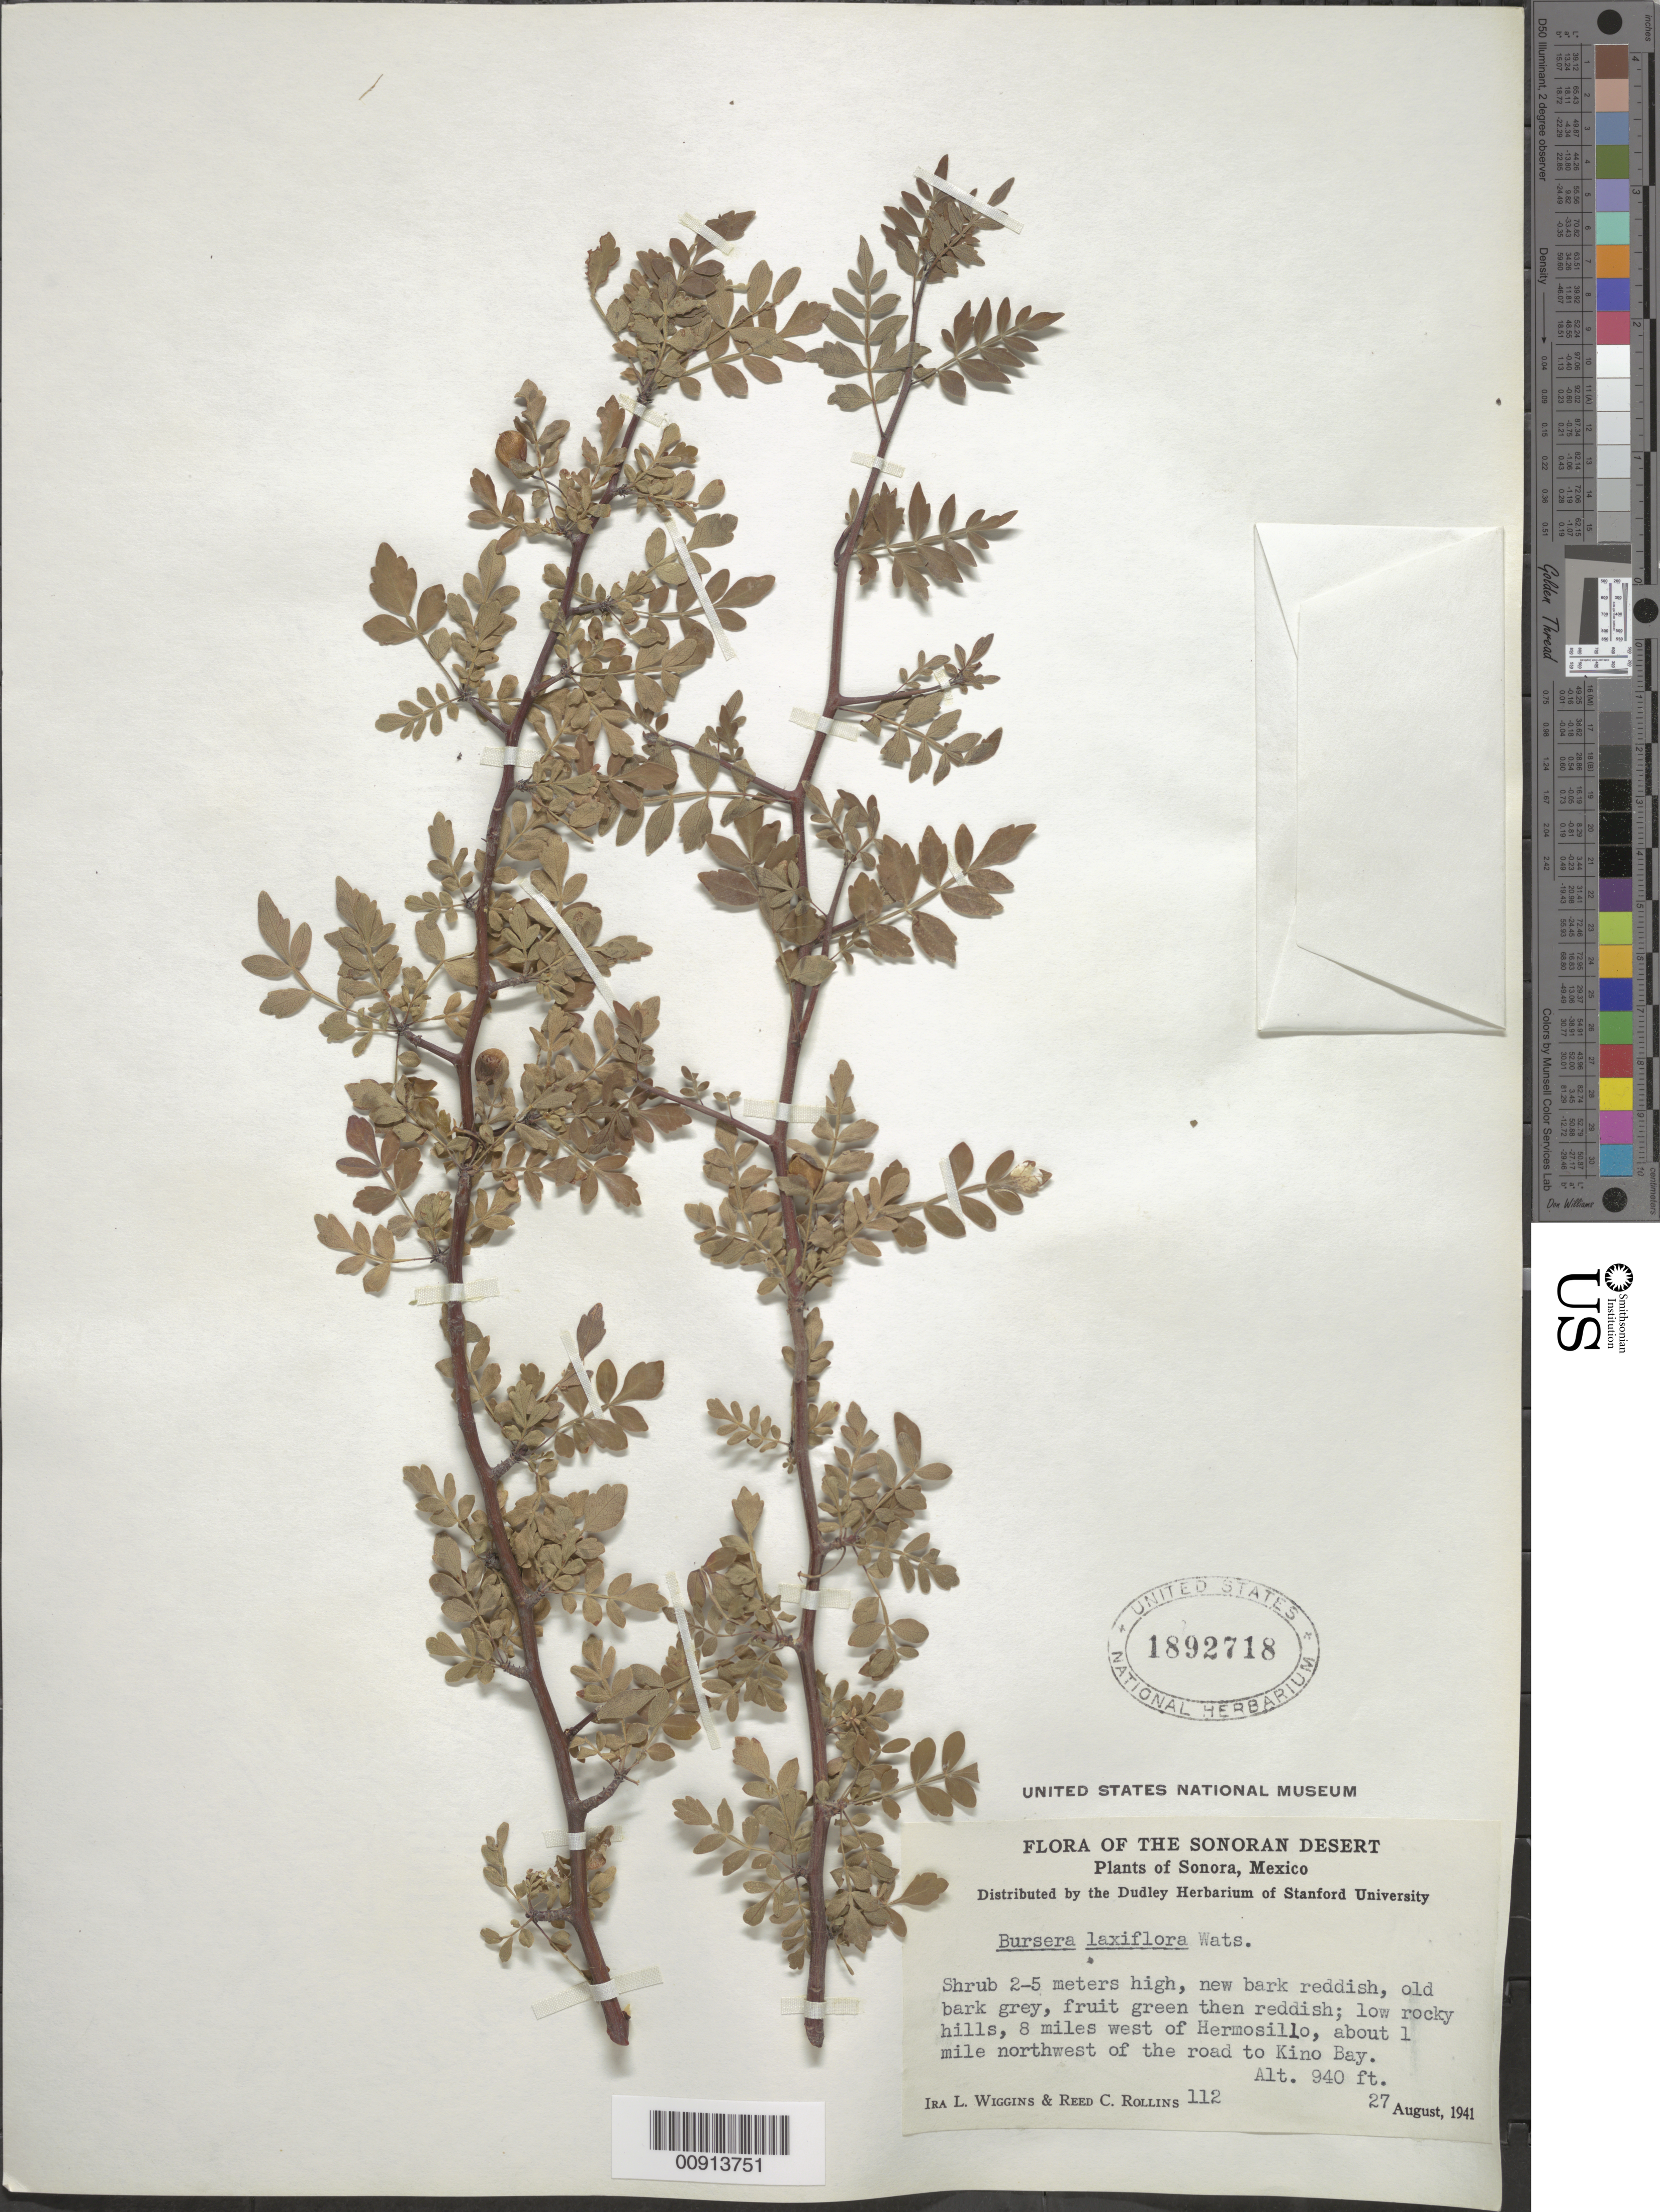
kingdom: Plantae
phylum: Tracheophyta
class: Magnoliopsida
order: Sapindales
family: Burseraceae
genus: Bursera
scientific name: Bursera laxiflora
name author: S. Watson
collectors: I. L. Wiggins & R. C. Rollins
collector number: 112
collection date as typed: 27 Aug 1941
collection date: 1941-08-27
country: Mexico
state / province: Sonora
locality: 8 miles west of Hermosillo, about 1 mile northwest of the road to Kino Bay. Sonora.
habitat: Low rocky hills.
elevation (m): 287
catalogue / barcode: US 1892718